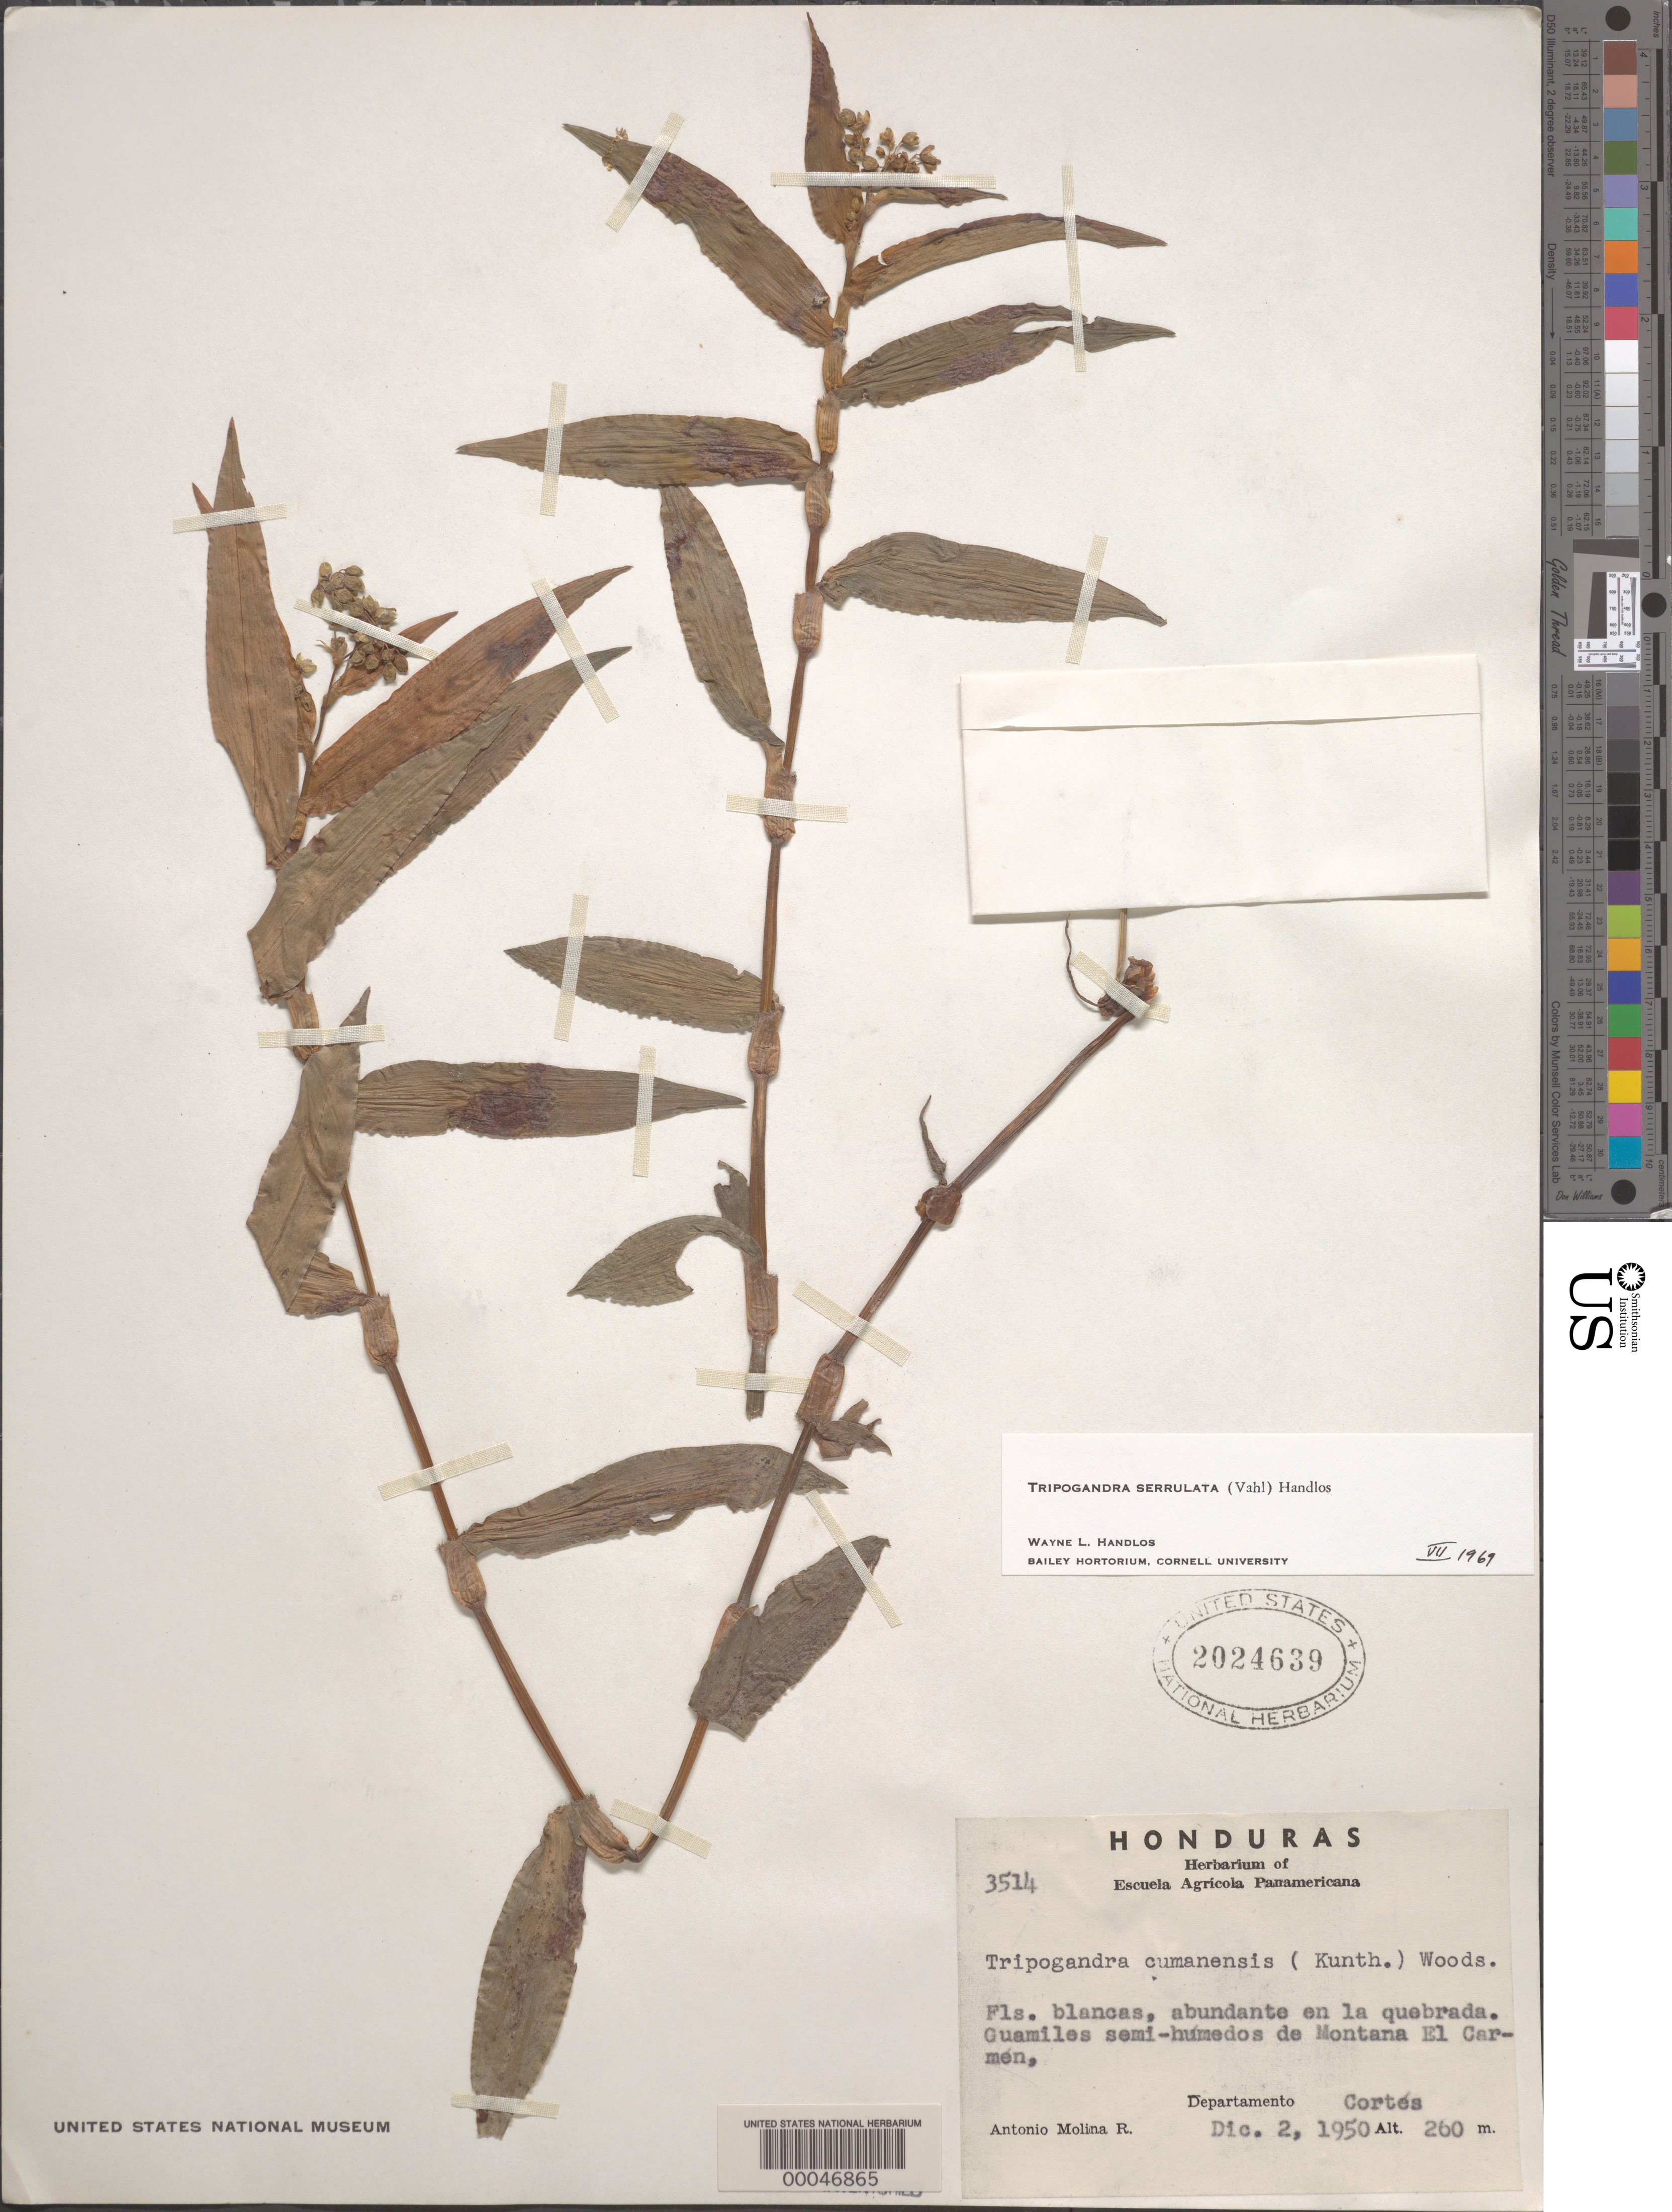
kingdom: Plantae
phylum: Tracheophyta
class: Liliopsida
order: Commelinales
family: Commelinaceae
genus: Tripogandra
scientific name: Tripogandra serrulata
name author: (Vahl) Handlos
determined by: Handlos, W. L.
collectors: A. Molina R.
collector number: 3514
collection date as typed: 02 Dec 1950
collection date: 1950-12-02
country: Honduras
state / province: Cortés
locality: Montana El Carmen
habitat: Ravine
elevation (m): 260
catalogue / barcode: US 2024639